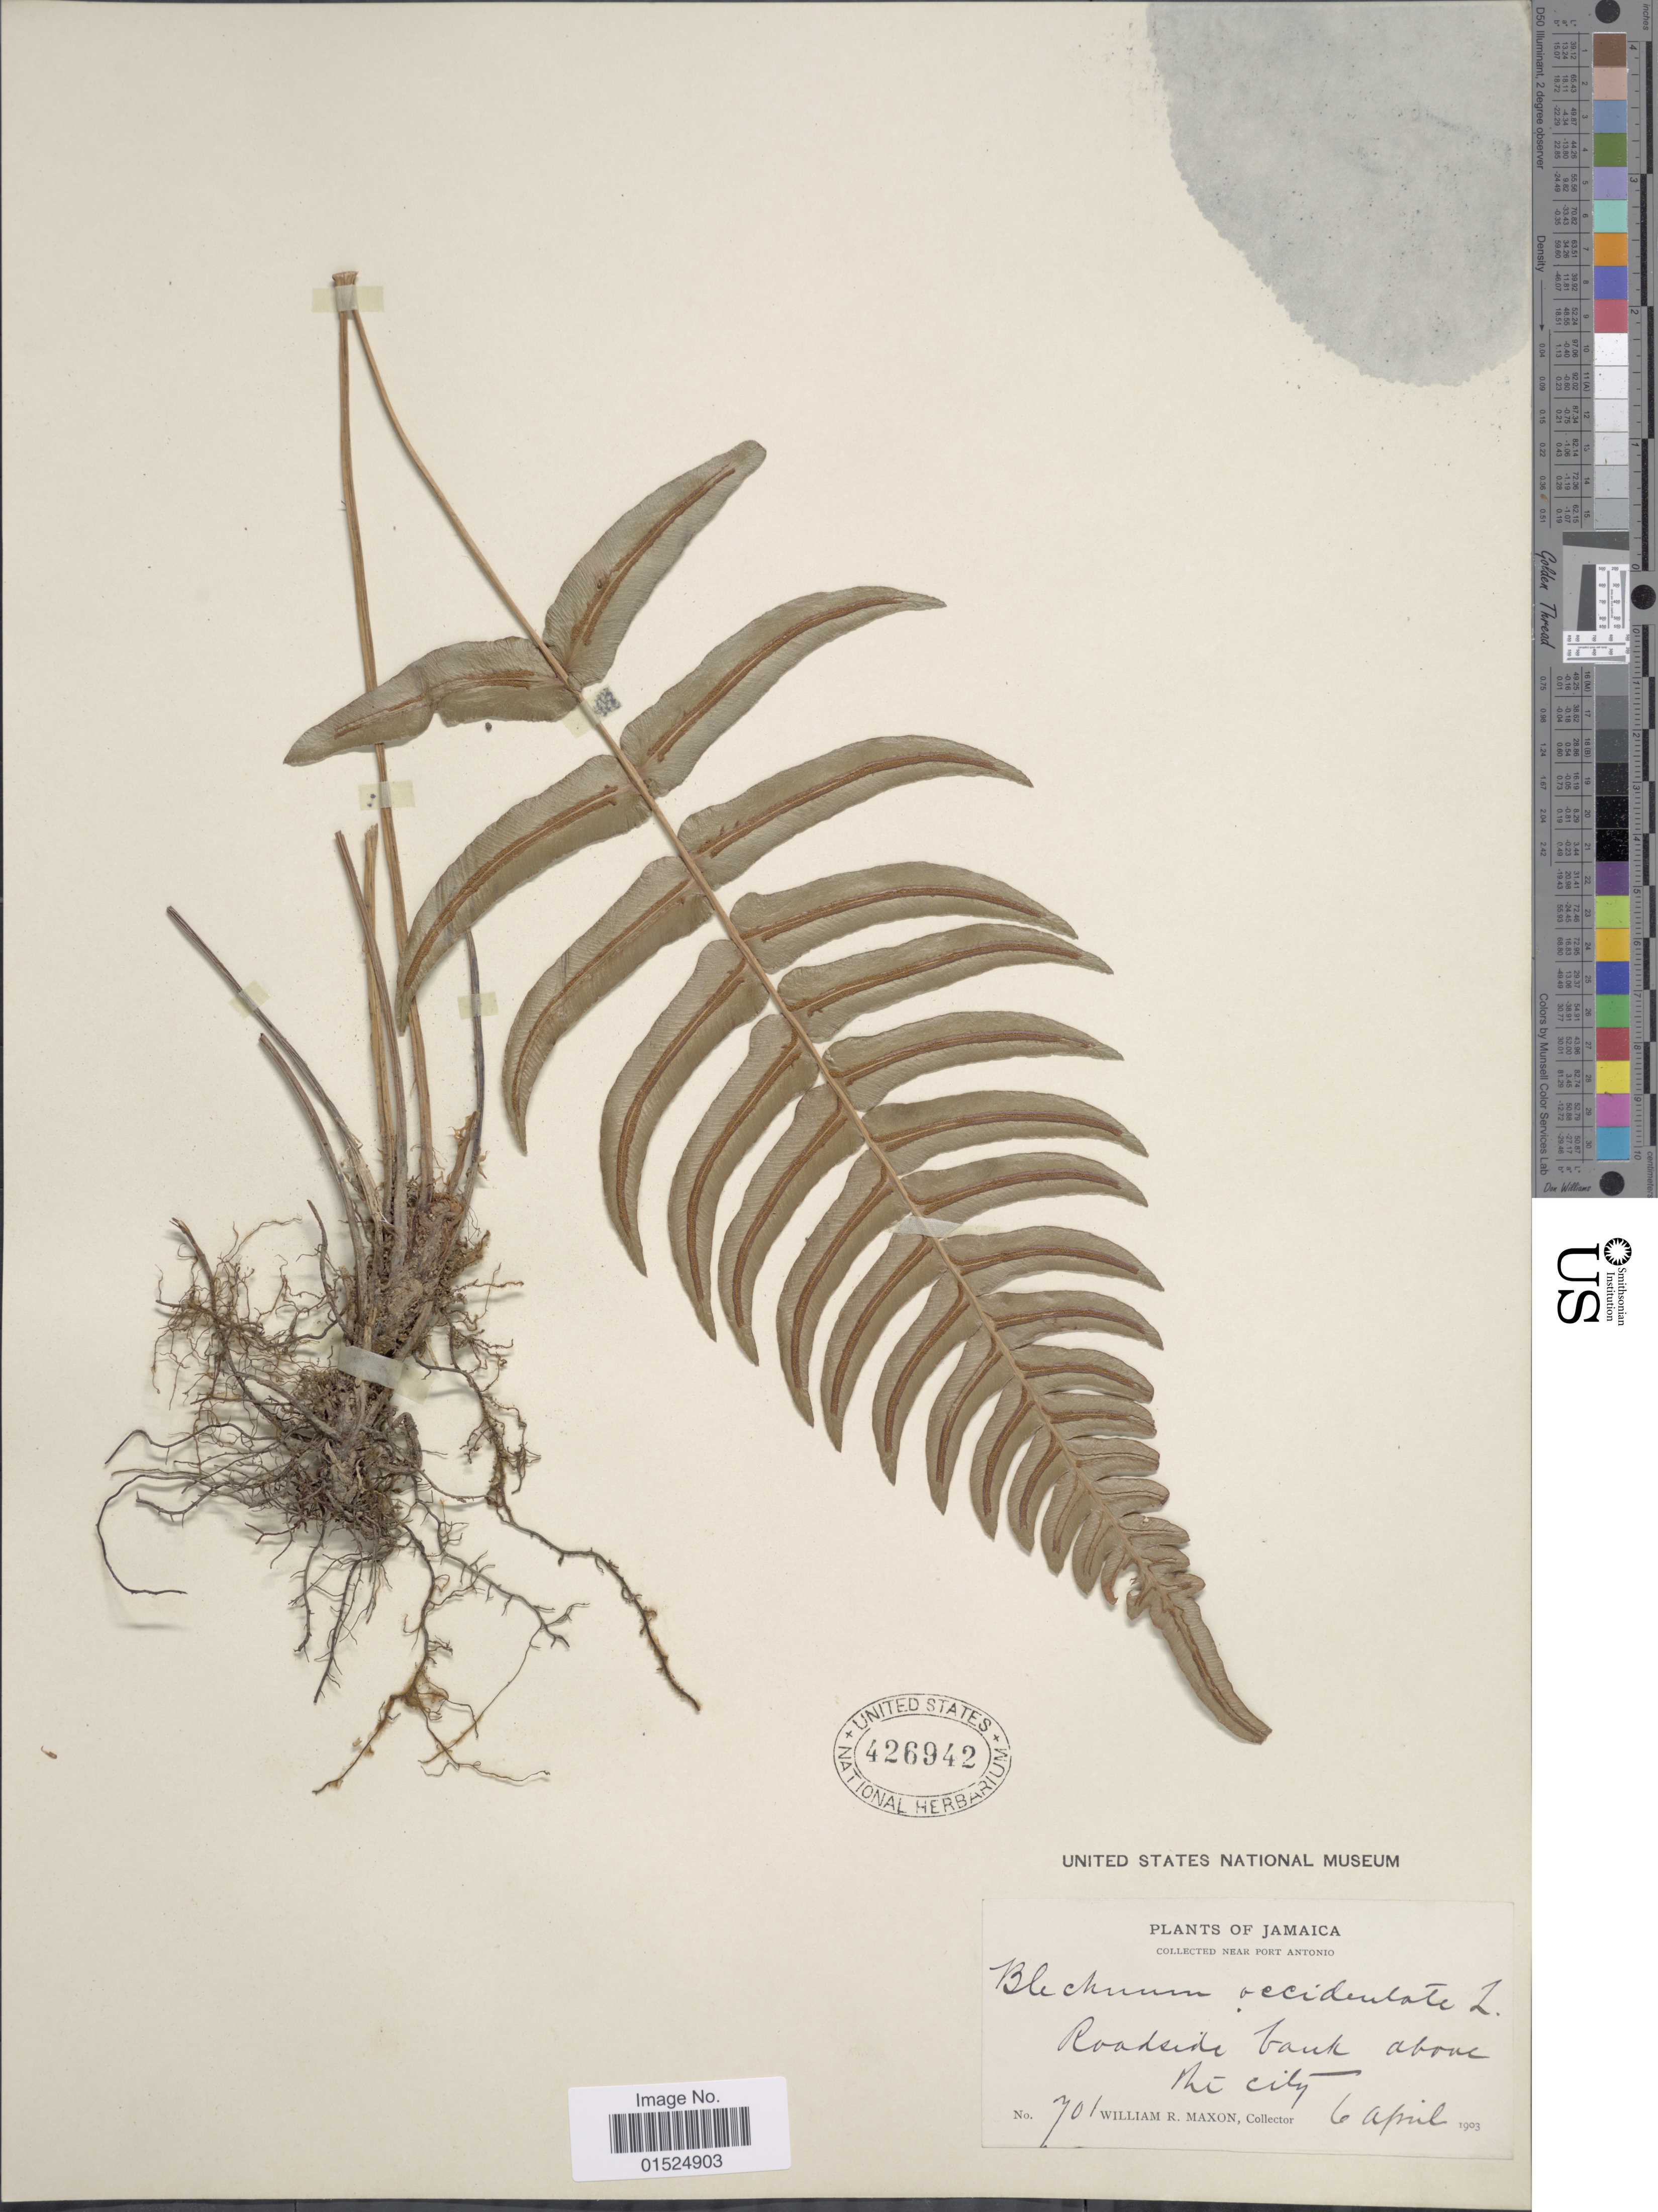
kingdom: Plantae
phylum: Tracheophyta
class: Polypodiopsida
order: Polypodiales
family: Blechnaceae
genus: Blechnum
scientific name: Blechnum occidentale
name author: L.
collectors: W. R. Maxon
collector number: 701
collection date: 1903-04-06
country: Jamaica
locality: Near Port Antonio, roadside bank above the City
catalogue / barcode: US 426942